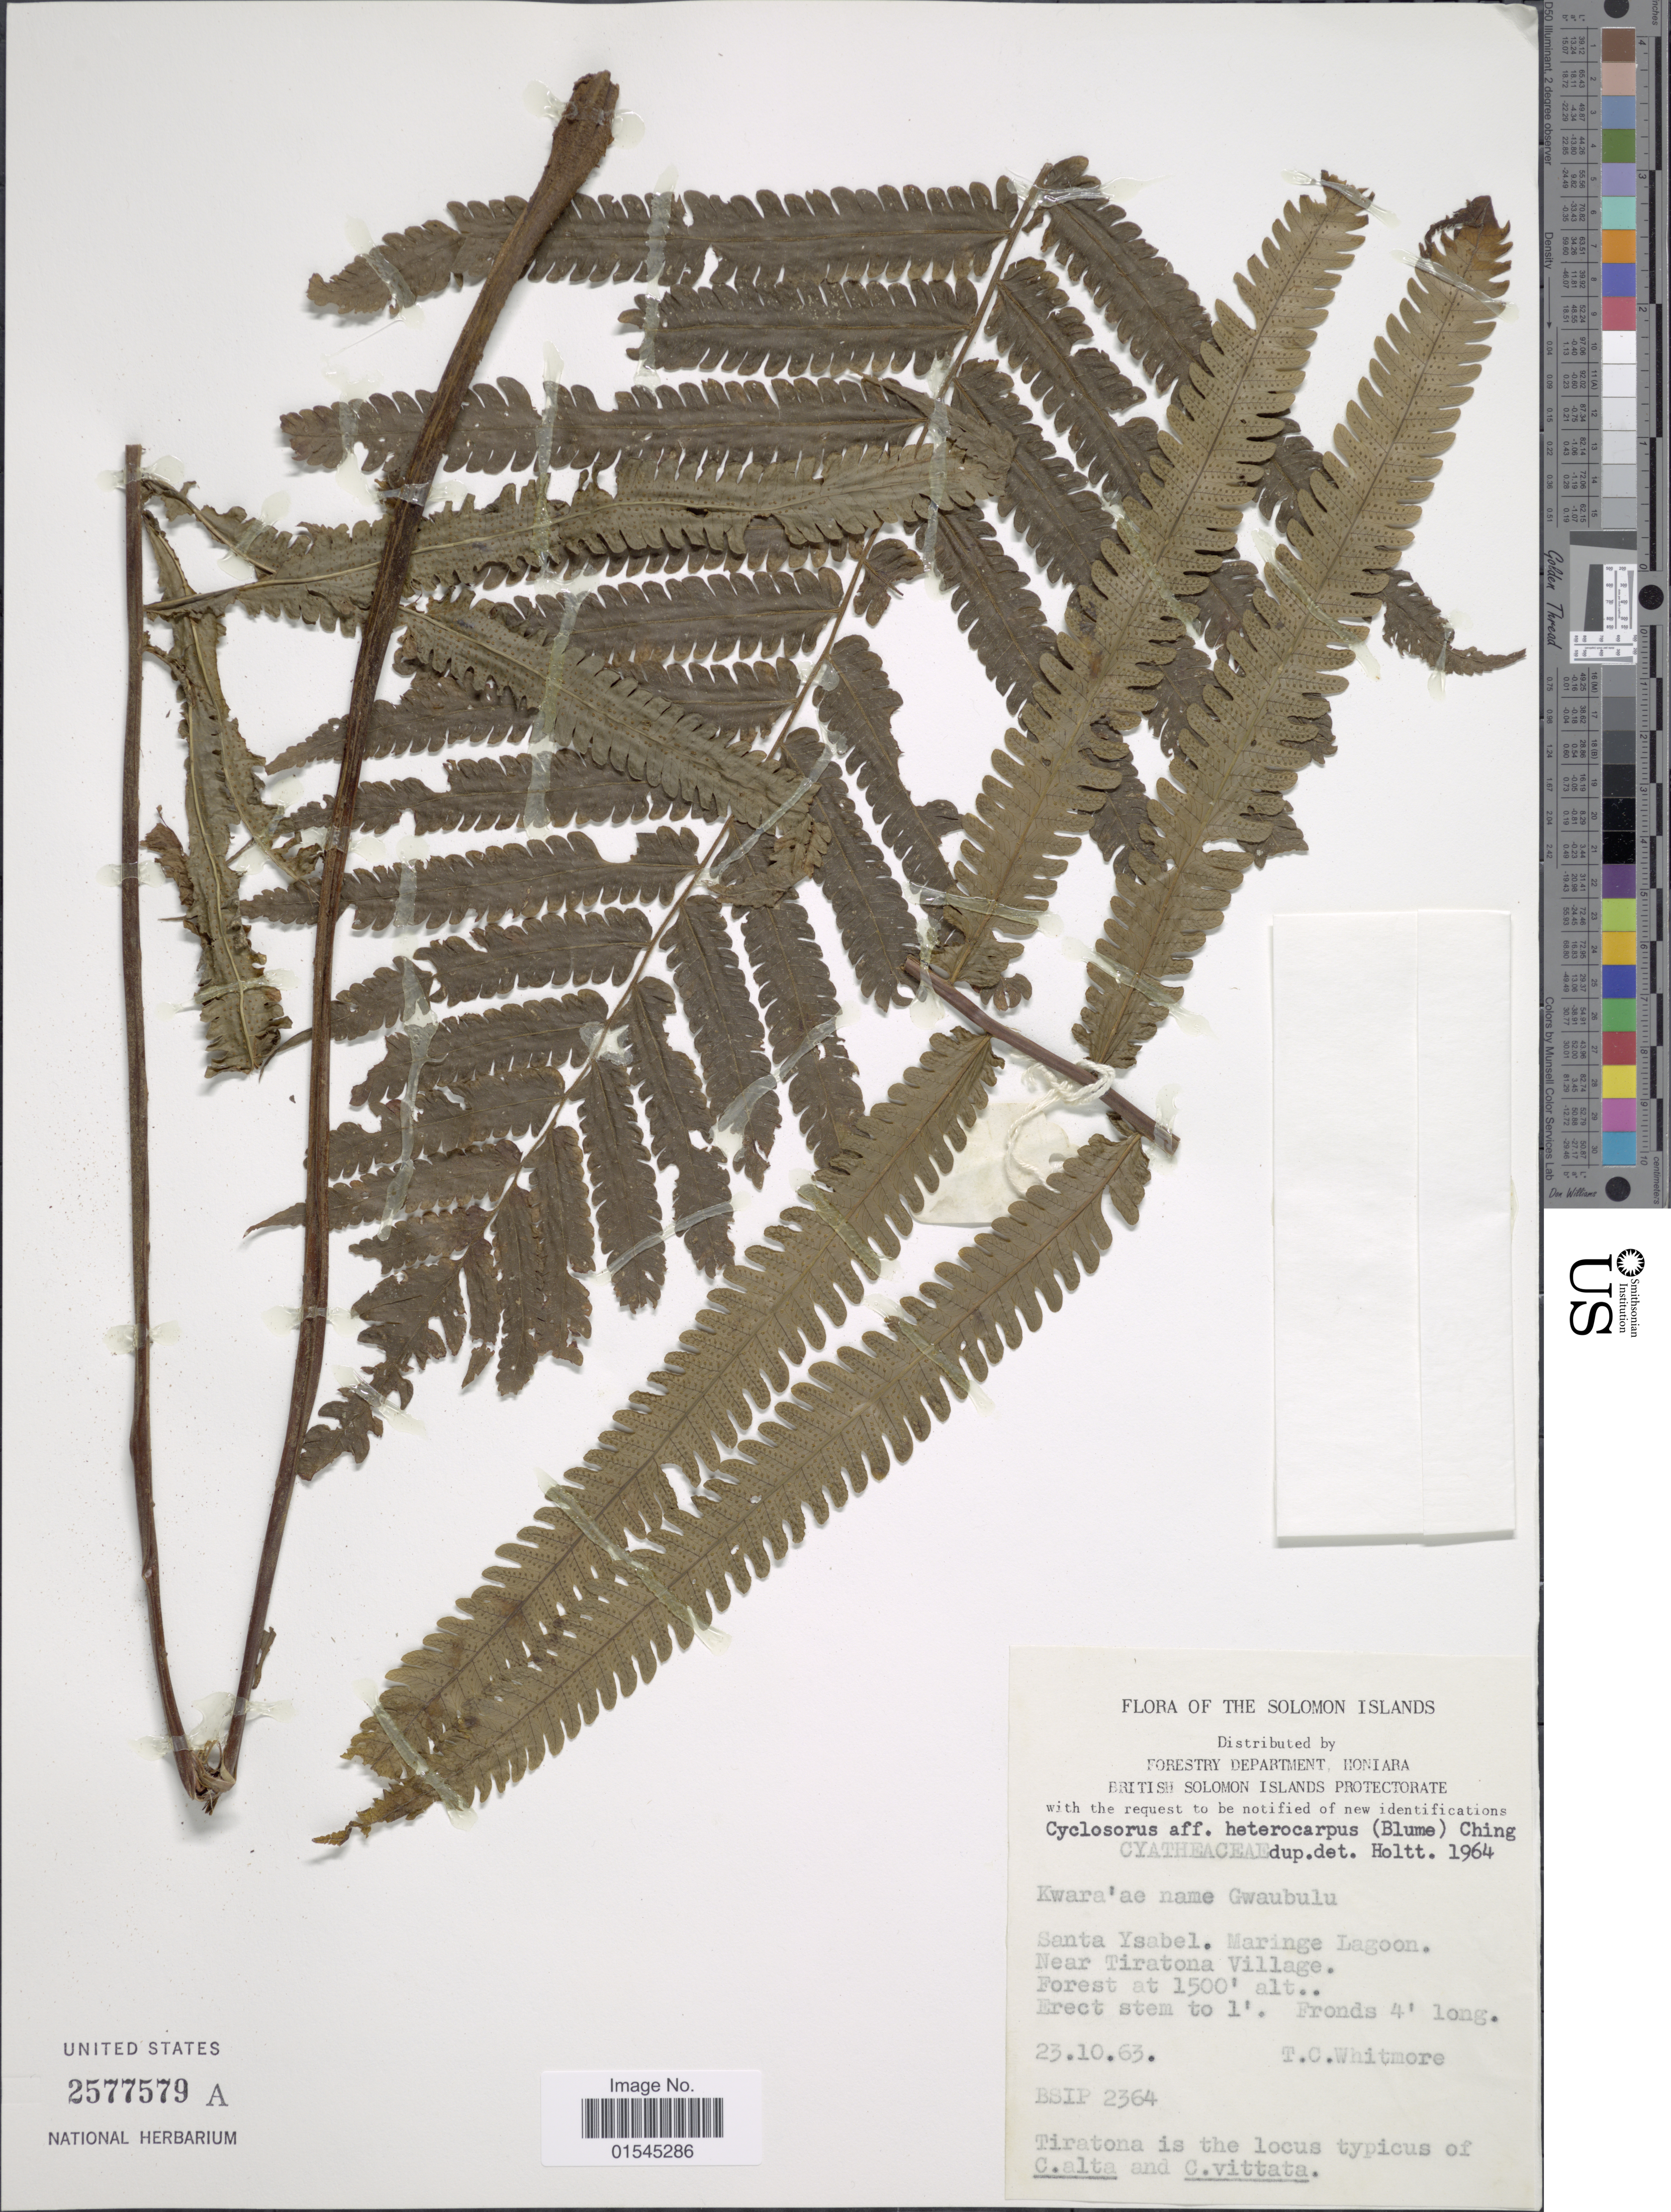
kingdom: Plantae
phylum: Tracheophyta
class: Polypodiopsida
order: Polypodiales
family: Thelypteridaceae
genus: Sphaerostephanos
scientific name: Sphaerostephanos heterocarpus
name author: (Blume) Holttum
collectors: T. C. Whitmore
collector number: BSIP 2364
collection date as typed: Transcribed d/m/y: 23/10/63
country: Solomon Islands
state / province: Solomon Islands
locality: The Solomon Islands. Forestry department, Honiara. Britisch Solomon Islands Protectorate. Santa Ysabel. Maringe Lagoon. Near Tiratona Village. Kwara'ae name Gwaubulu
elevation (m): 457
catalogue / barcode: US 2577579A